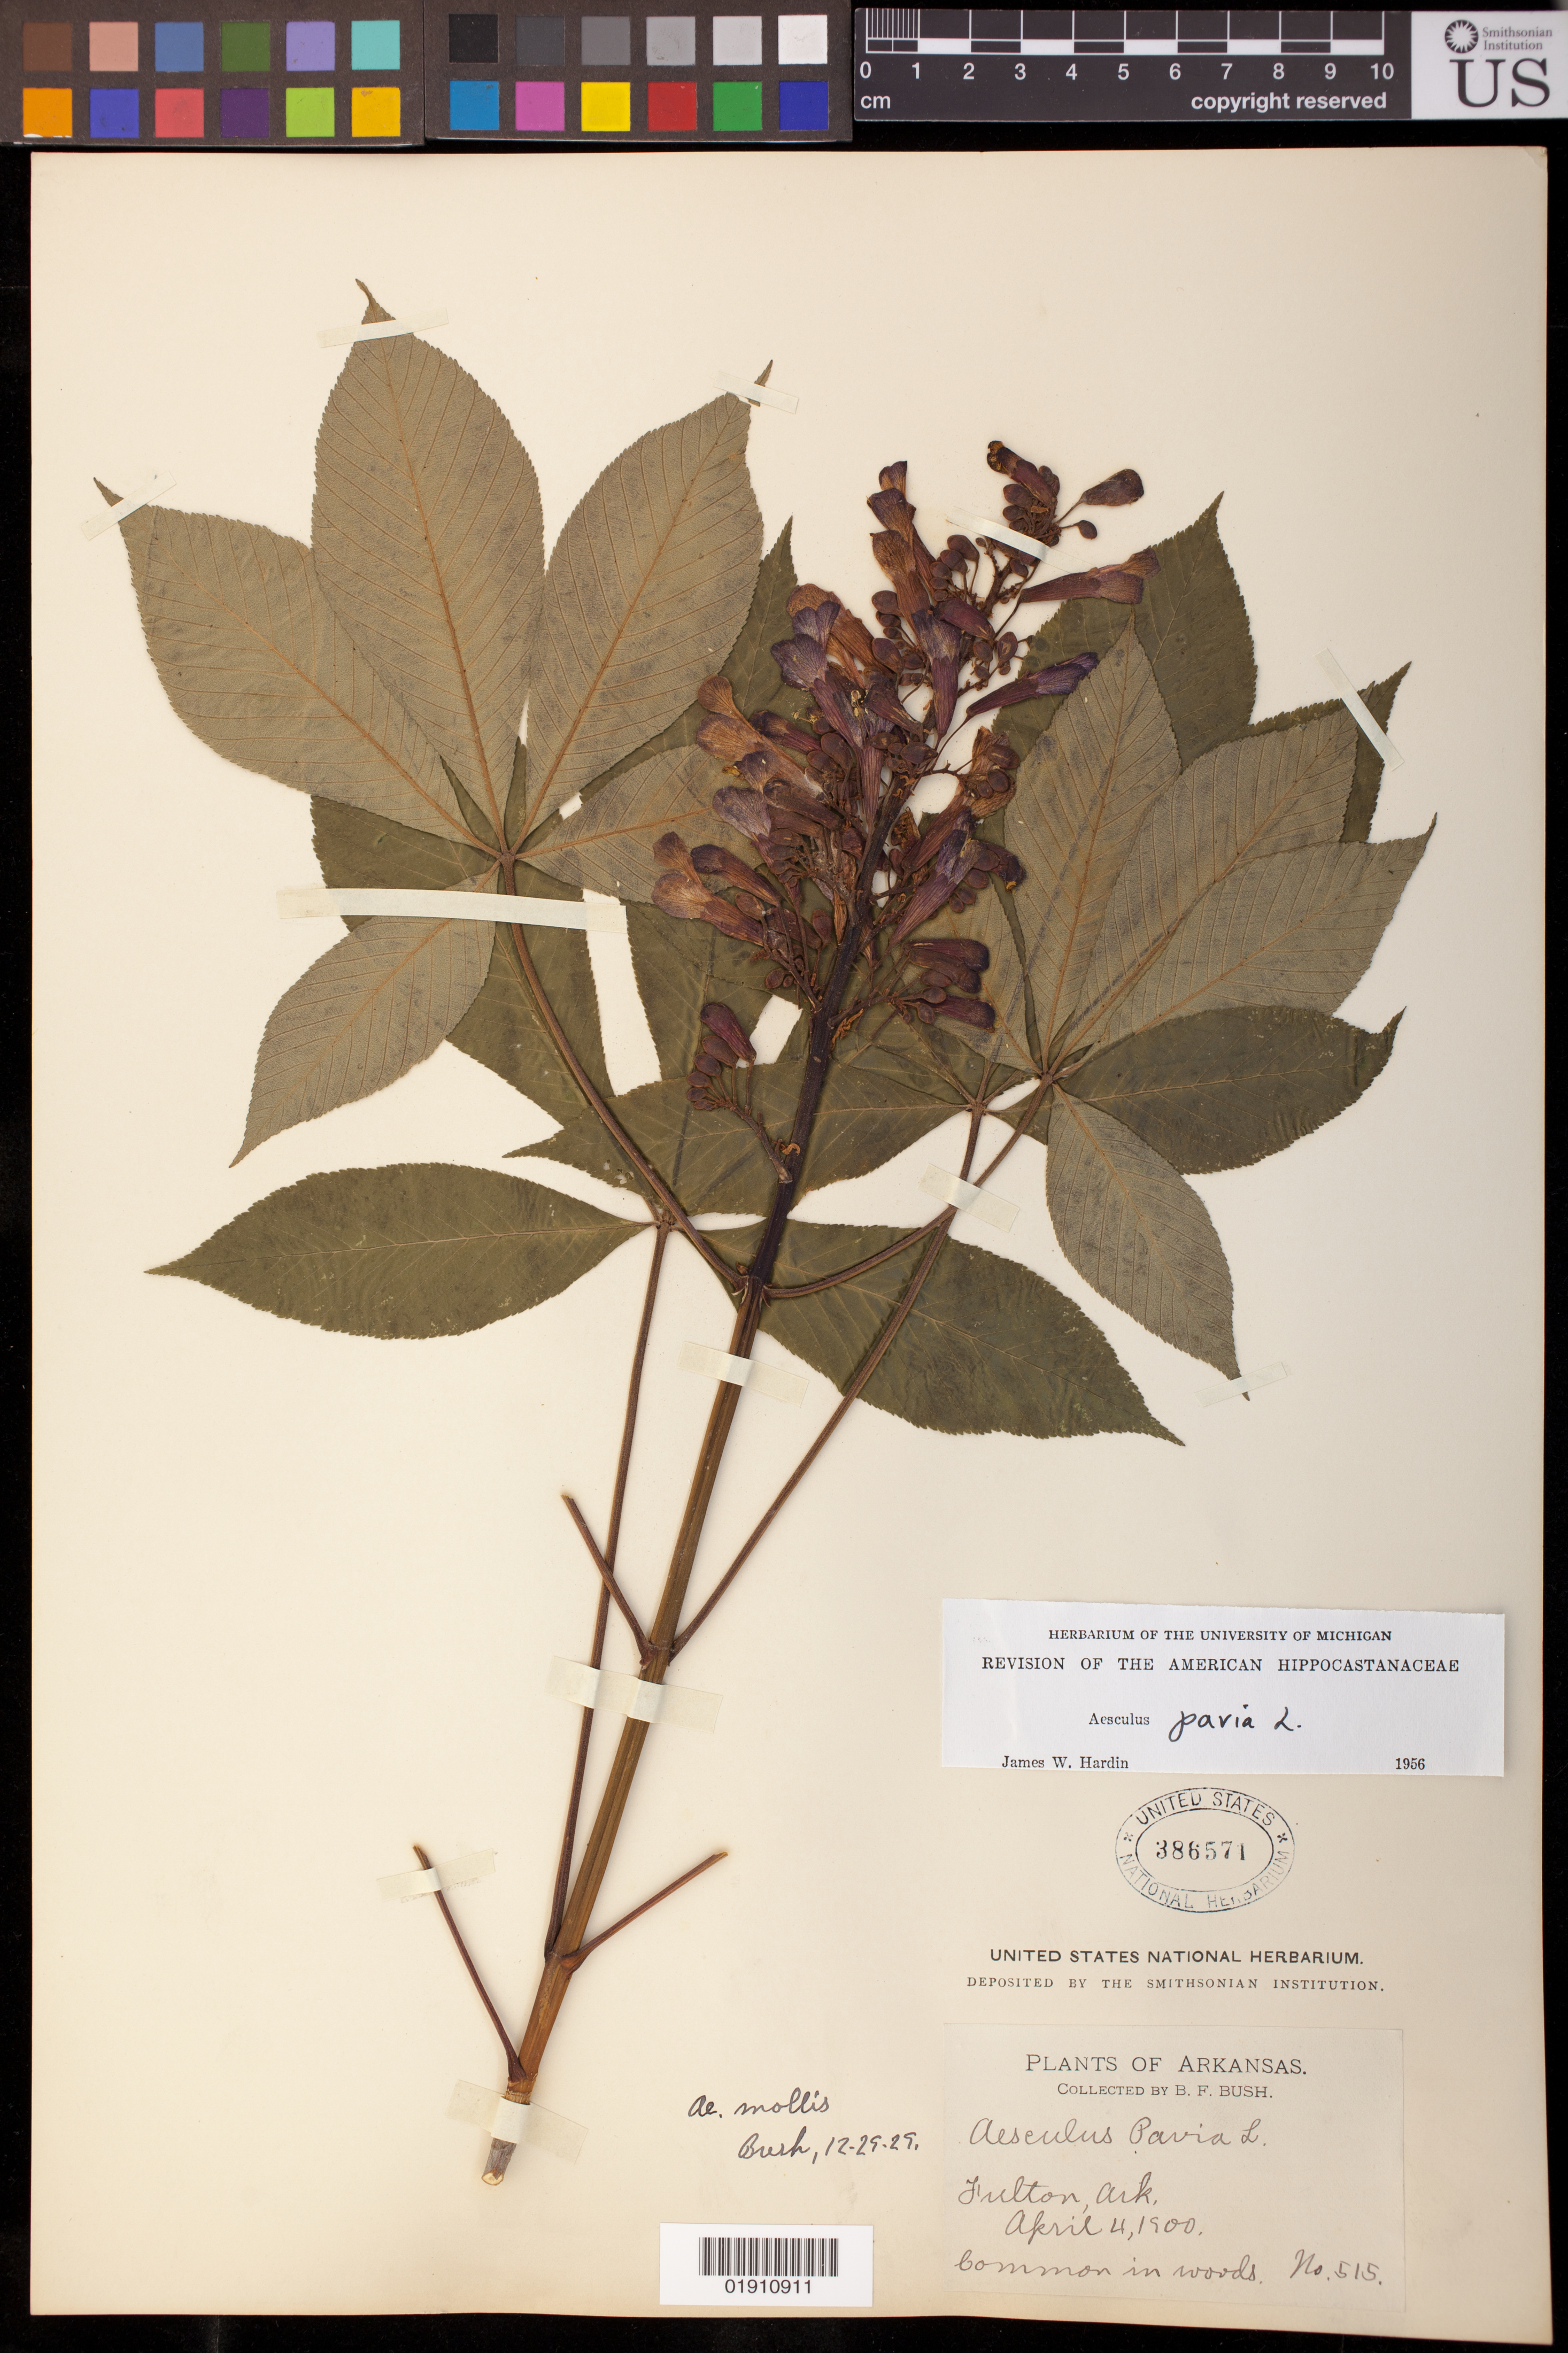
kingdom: Plantae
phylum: Tracheophyta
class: Magnoliopsida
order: Sapindales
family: Sapindaceae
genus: Aesculus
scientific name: Aesculus pavia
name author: L.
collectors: B. F. Bush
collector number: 515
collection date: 1900-04-04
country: United States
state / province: Arkansas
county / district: Fulton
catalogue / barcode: US 386571